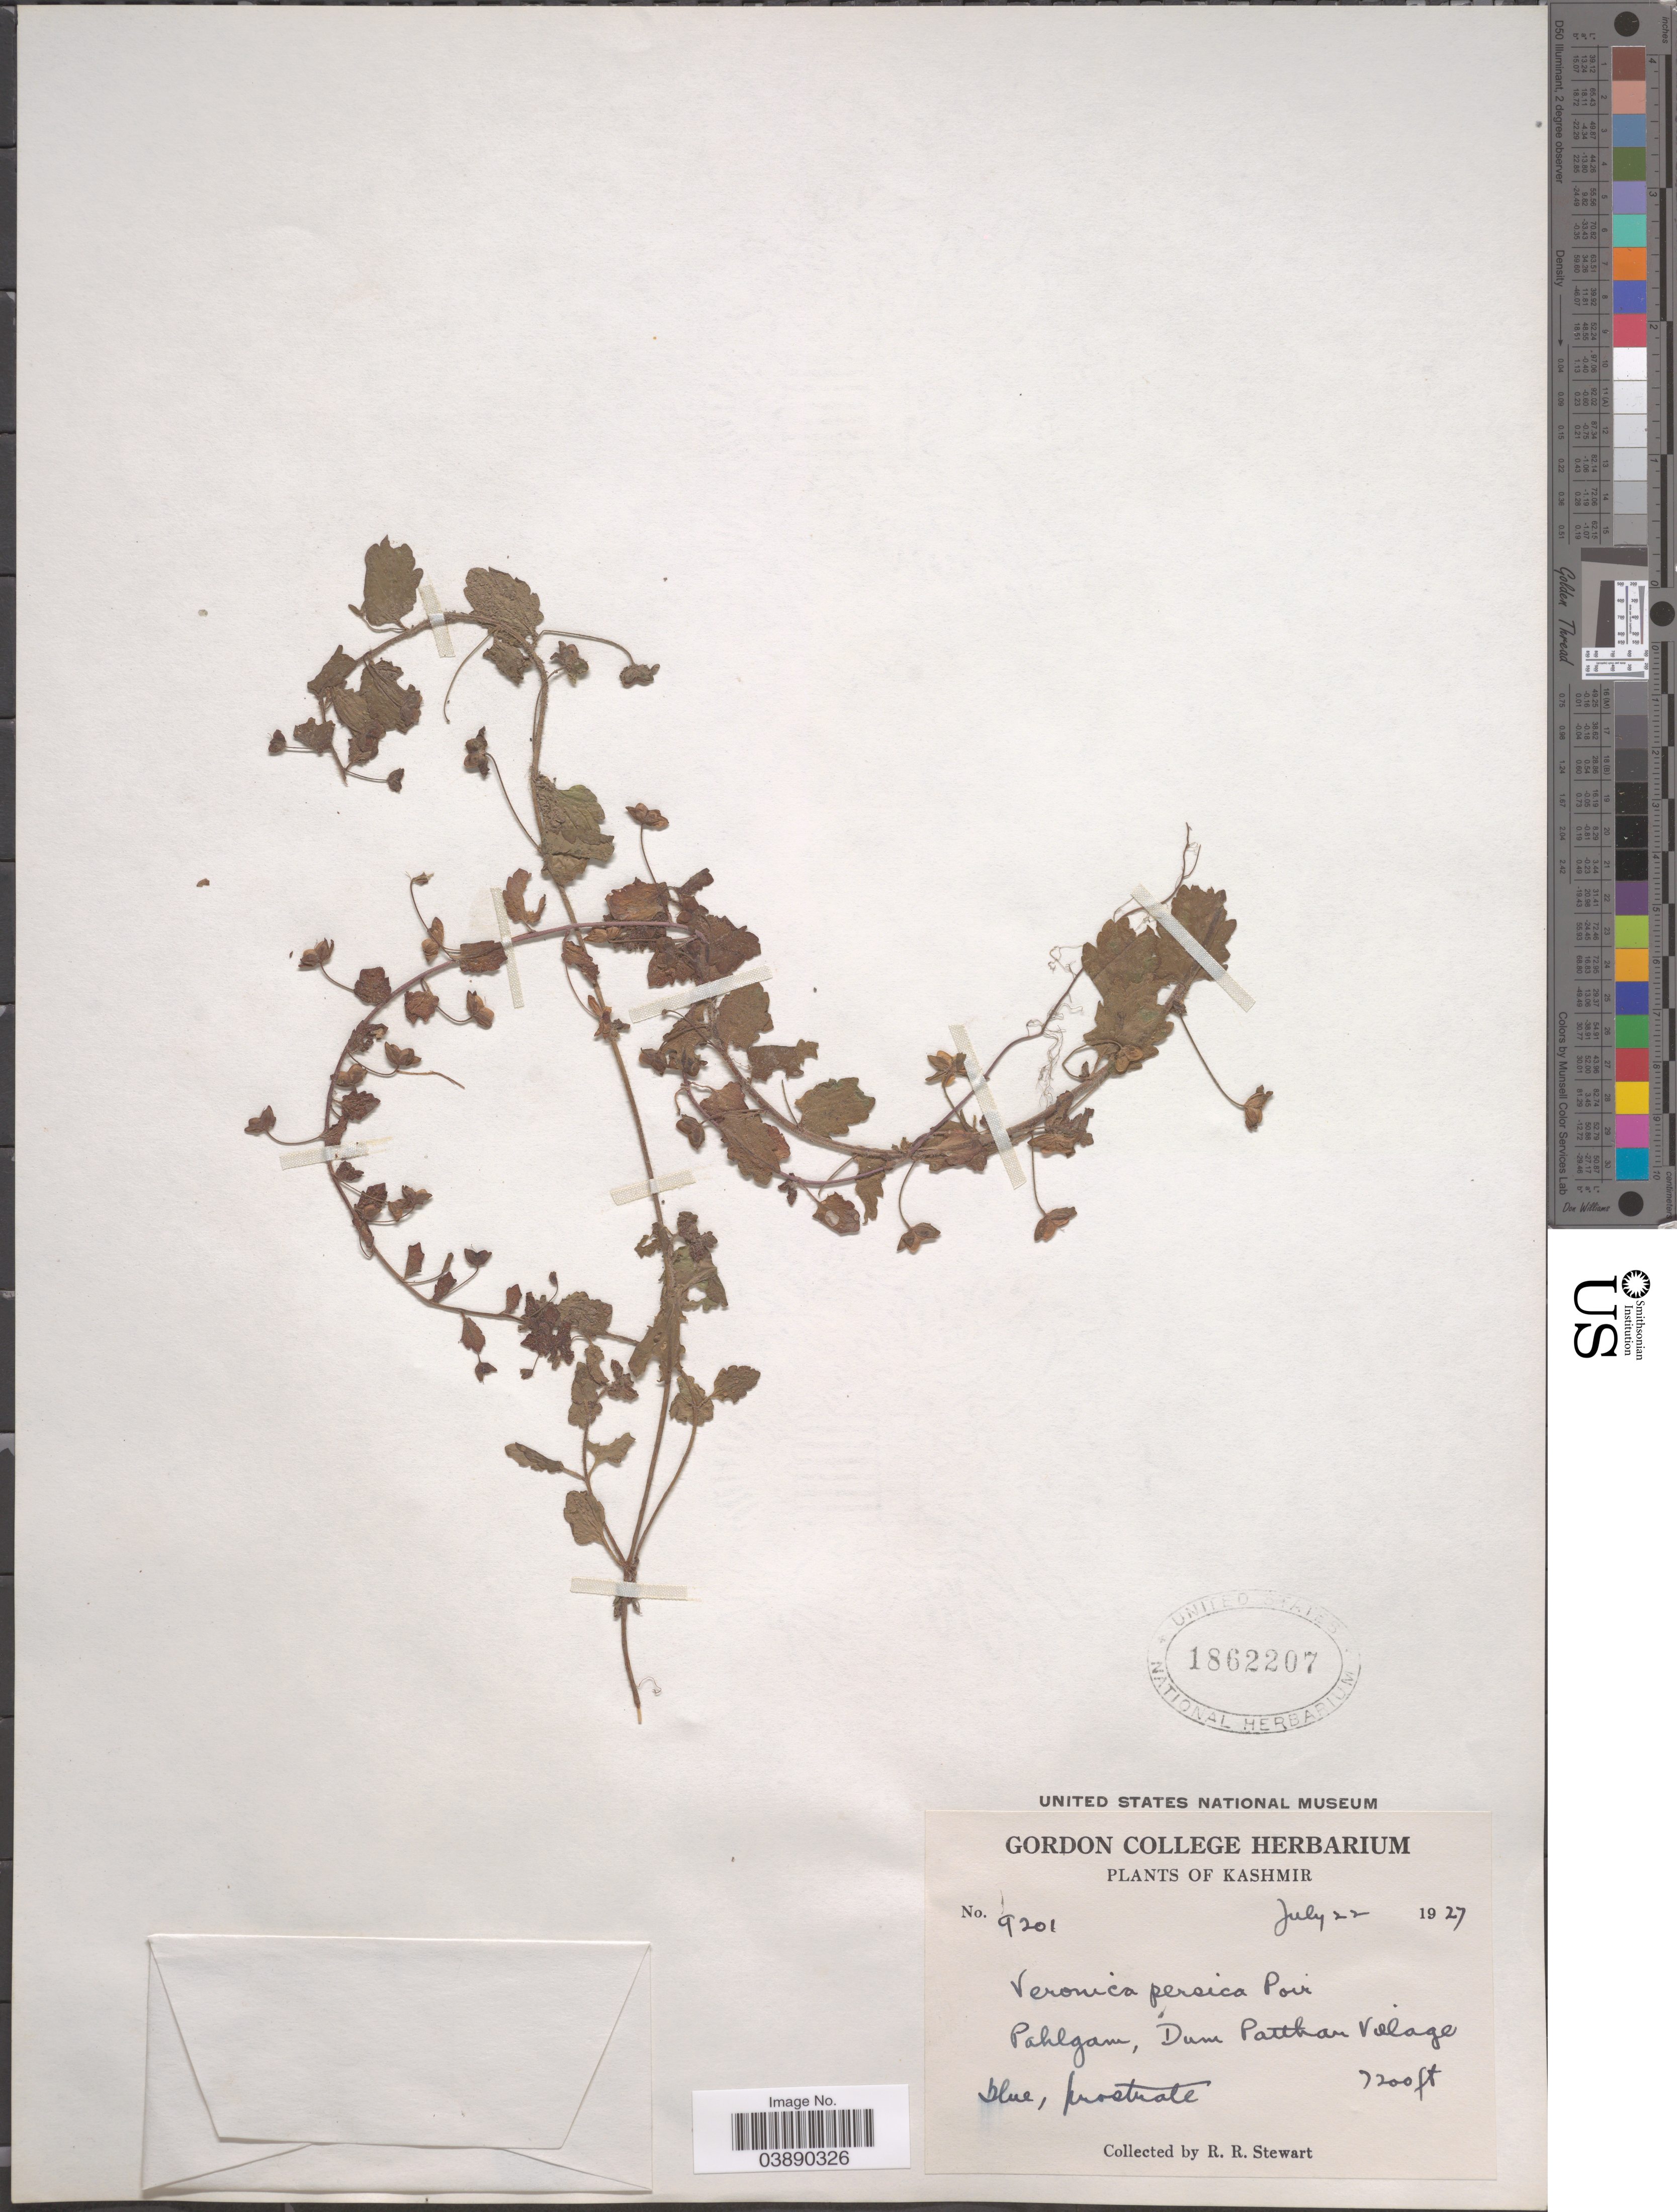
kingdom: Plantae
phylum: Tracheophyta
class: Magnoliopsida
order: Lamiales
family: Plantaginaceae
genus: Veronica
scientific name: Veronica persica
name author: Poir.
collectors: R. Stewart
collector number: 9201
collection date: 1927-07-22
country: India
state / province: Jammu and Kashmir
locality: Kashmir. Pahlgam, Dum Patthan Village.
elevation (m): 2195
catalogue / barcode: US 1862207